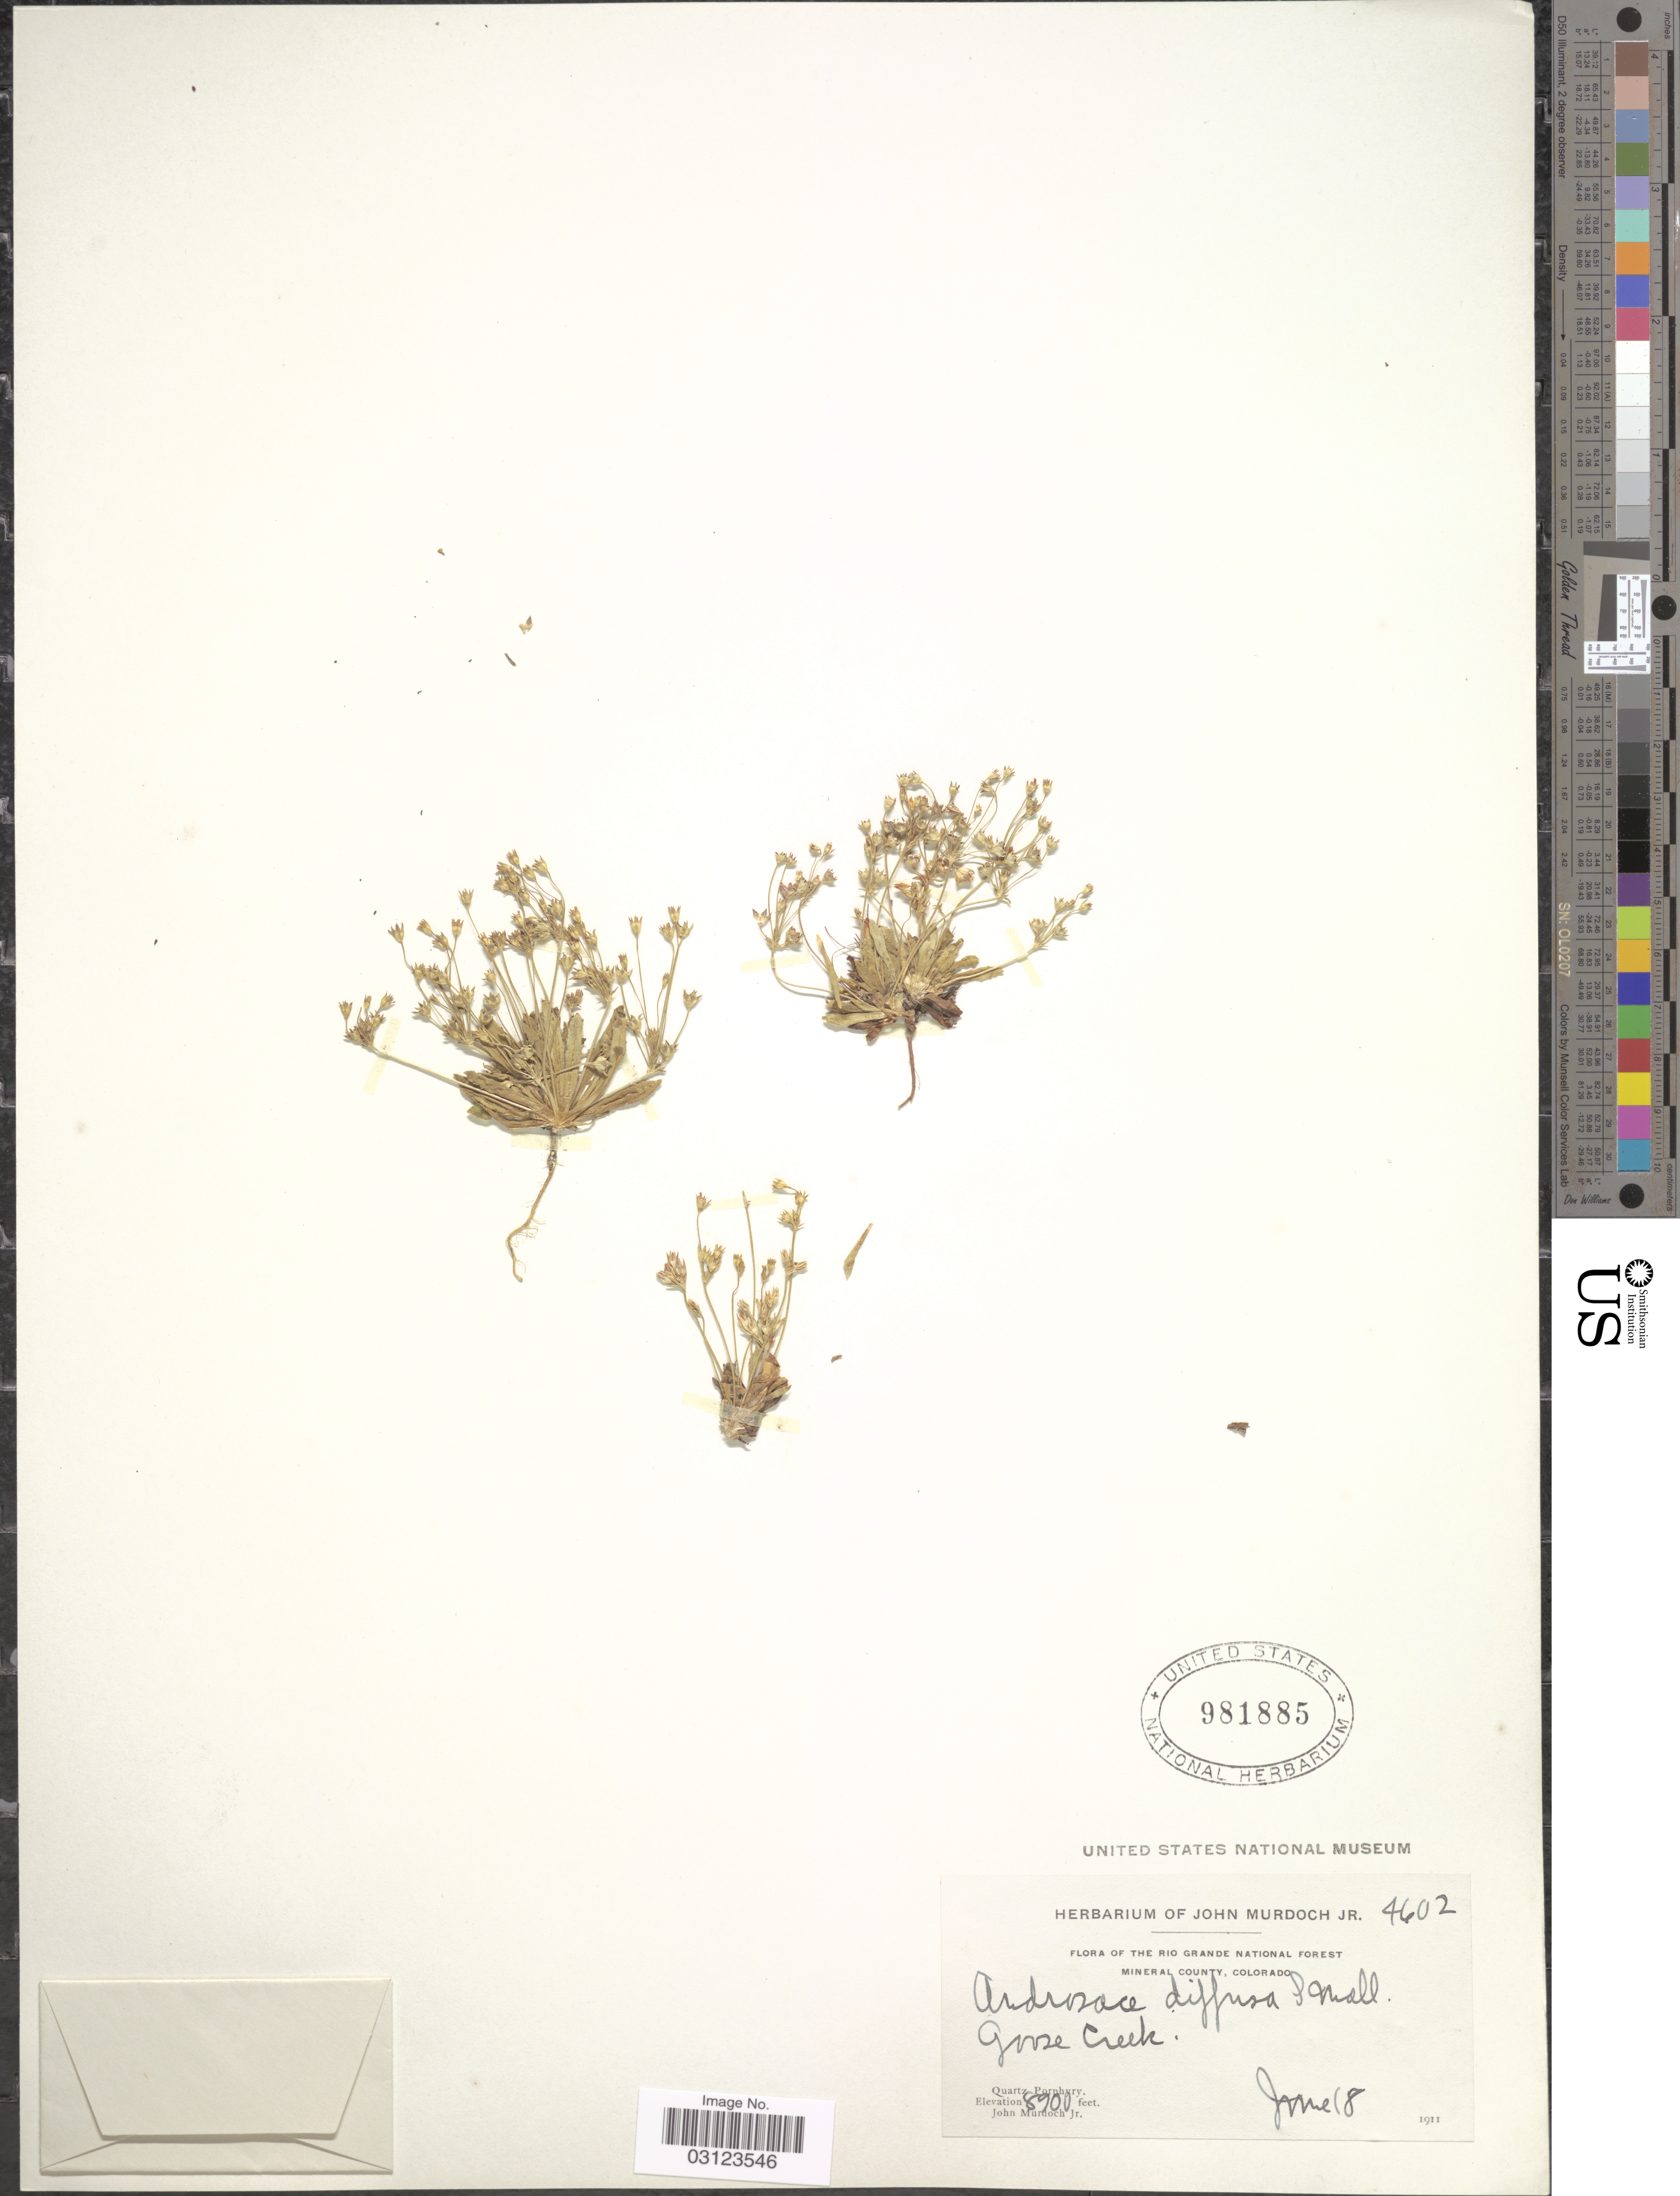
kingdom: Plantae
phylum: Tracheophyta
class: Magnoliopsida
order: Ericales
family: Primulaceae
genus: Androsace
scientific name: Androsace septentrionalis var. puberulenta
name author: (Rydb.) R. Knuth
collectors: J. Murdock Jr.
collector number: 4602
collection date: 1911-06-18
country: United States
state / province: Colorado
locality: Rio Grande National Forest. Mineral County. Goose Creek. Quartz Pornhyry.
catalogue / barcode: US 981885